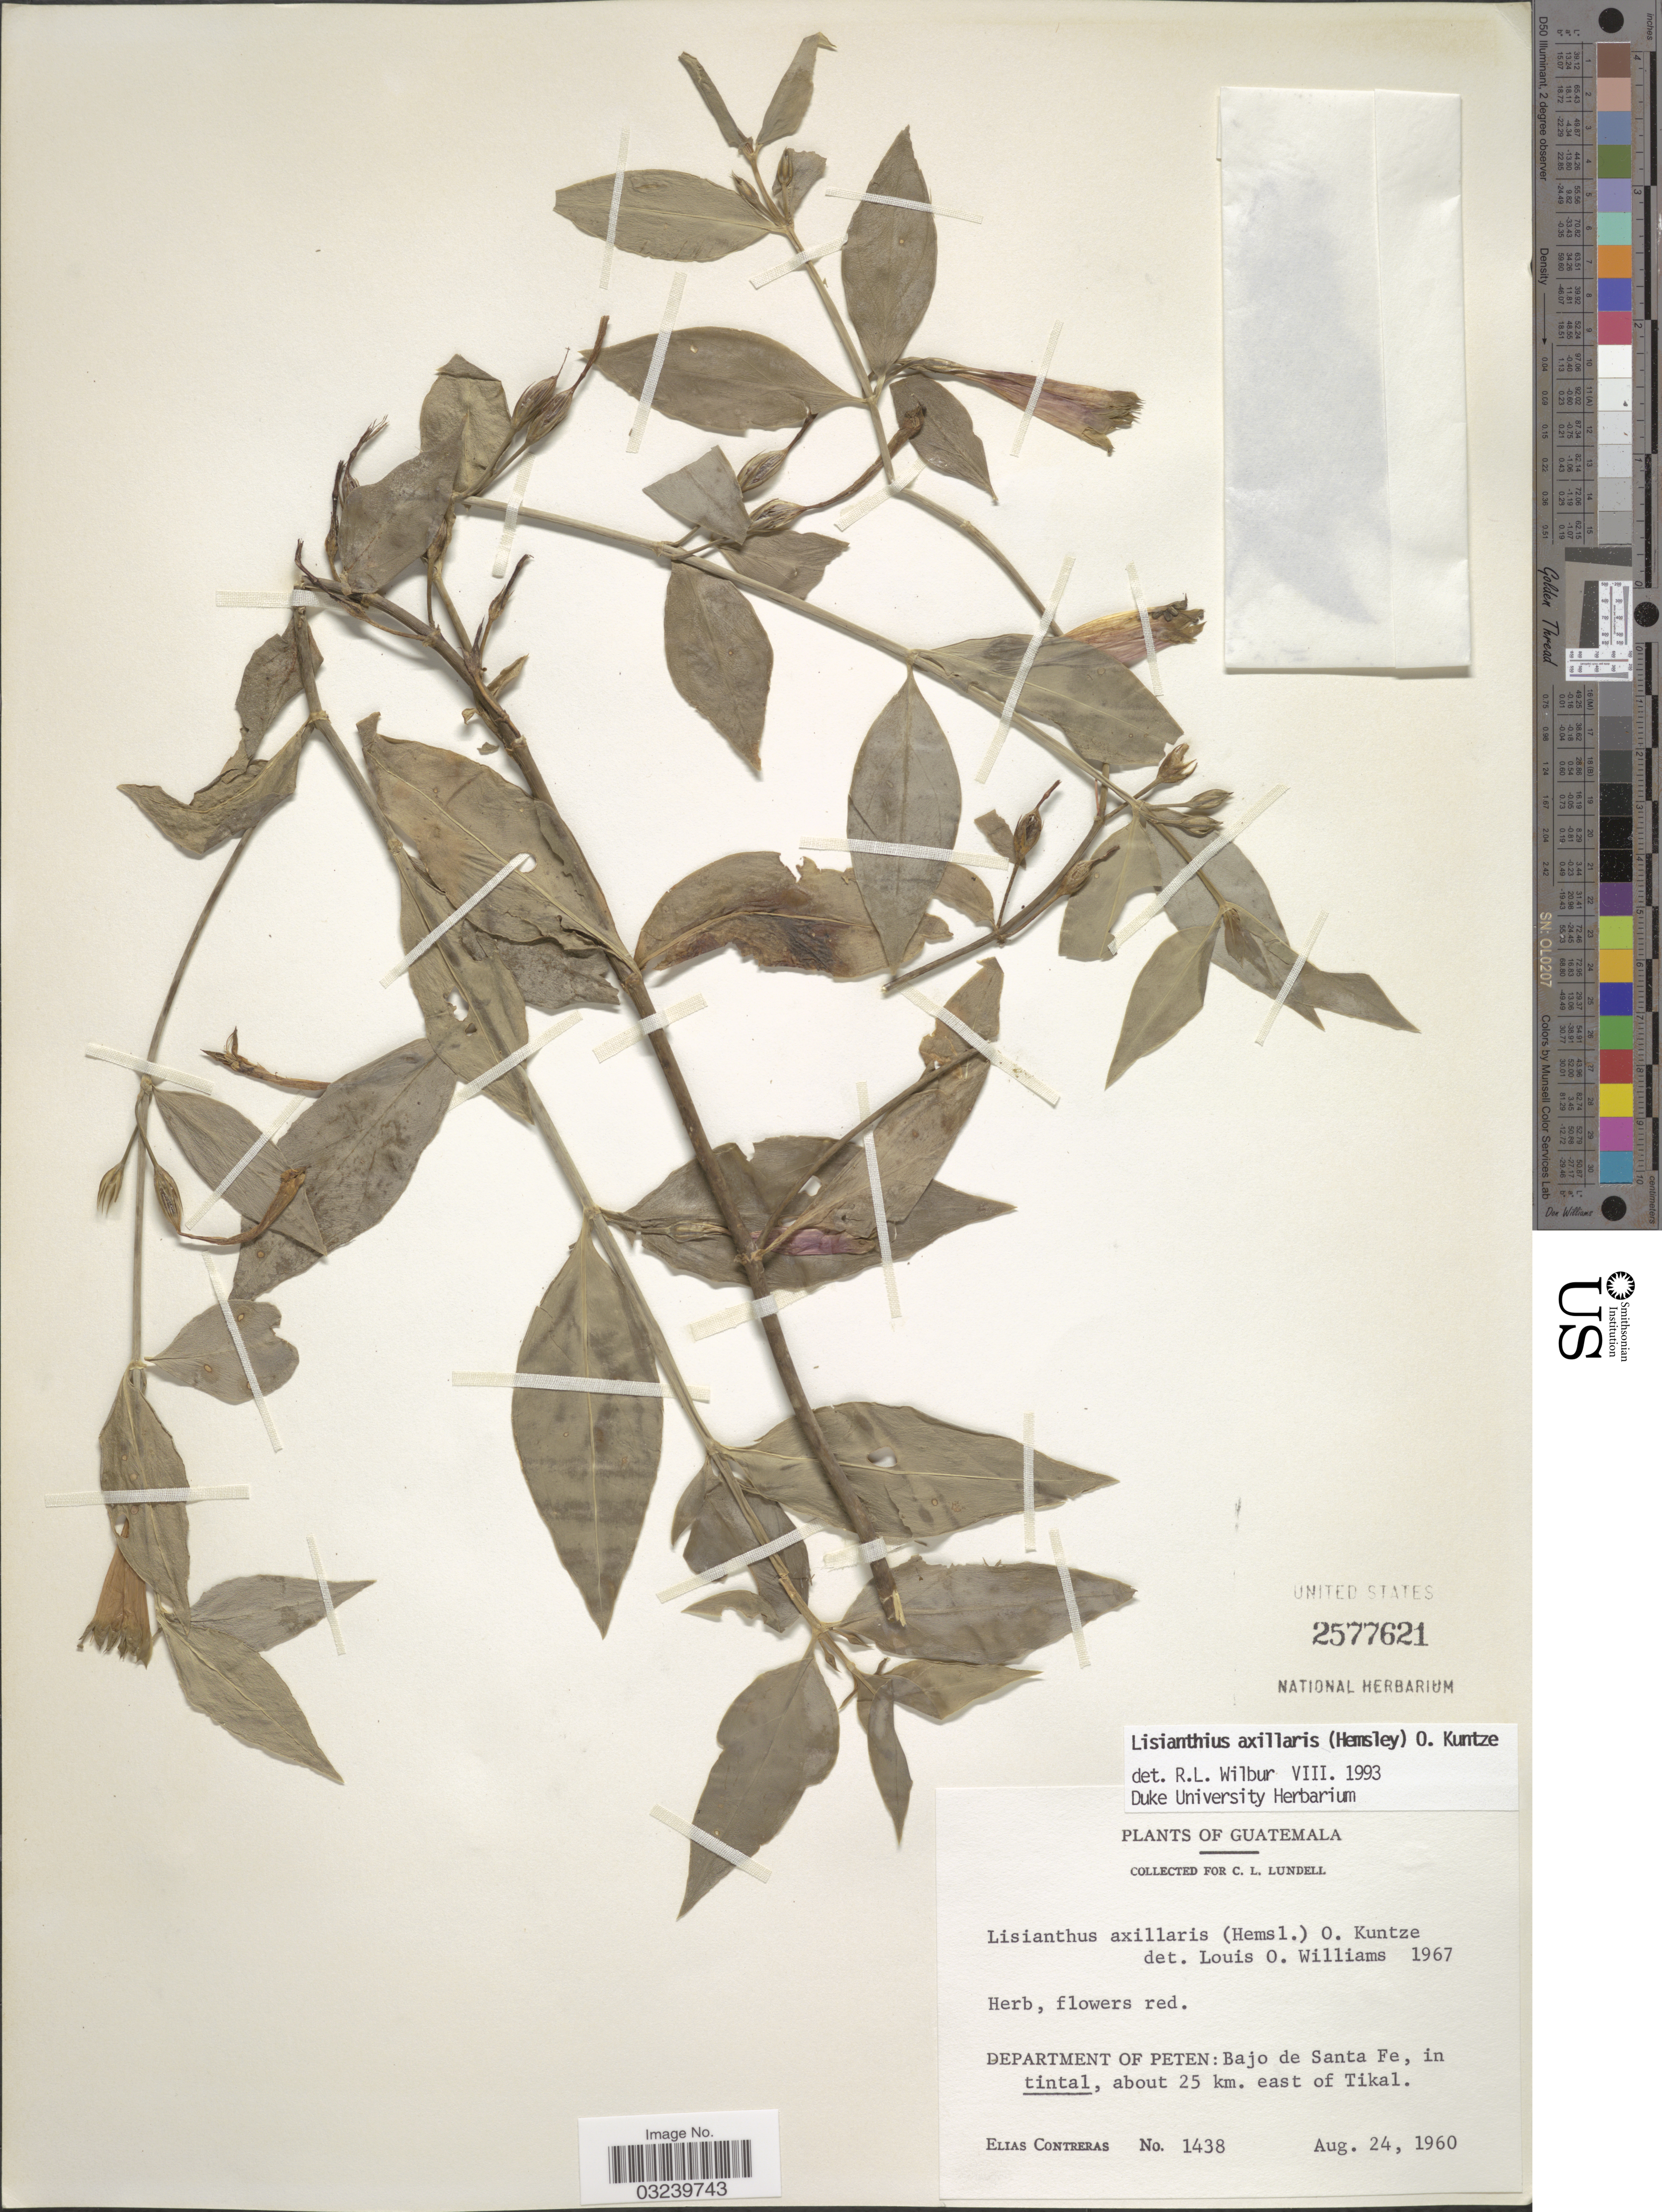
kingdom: Plantae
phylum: Tracheophyta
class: Magnoliopsida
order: Gentianales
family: Gentianaceae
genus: Lisianthius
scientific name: Lisianthius axillaris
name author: (Hemsl.) Kuntze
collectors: E. Contreras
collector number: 1438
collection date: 1960-08-24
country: Guatemala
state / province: El Petén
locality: Department of Peten: Bajo de Santa Fe, in tintal, about 25 km. east of Tikal.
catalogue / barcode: US 2577621